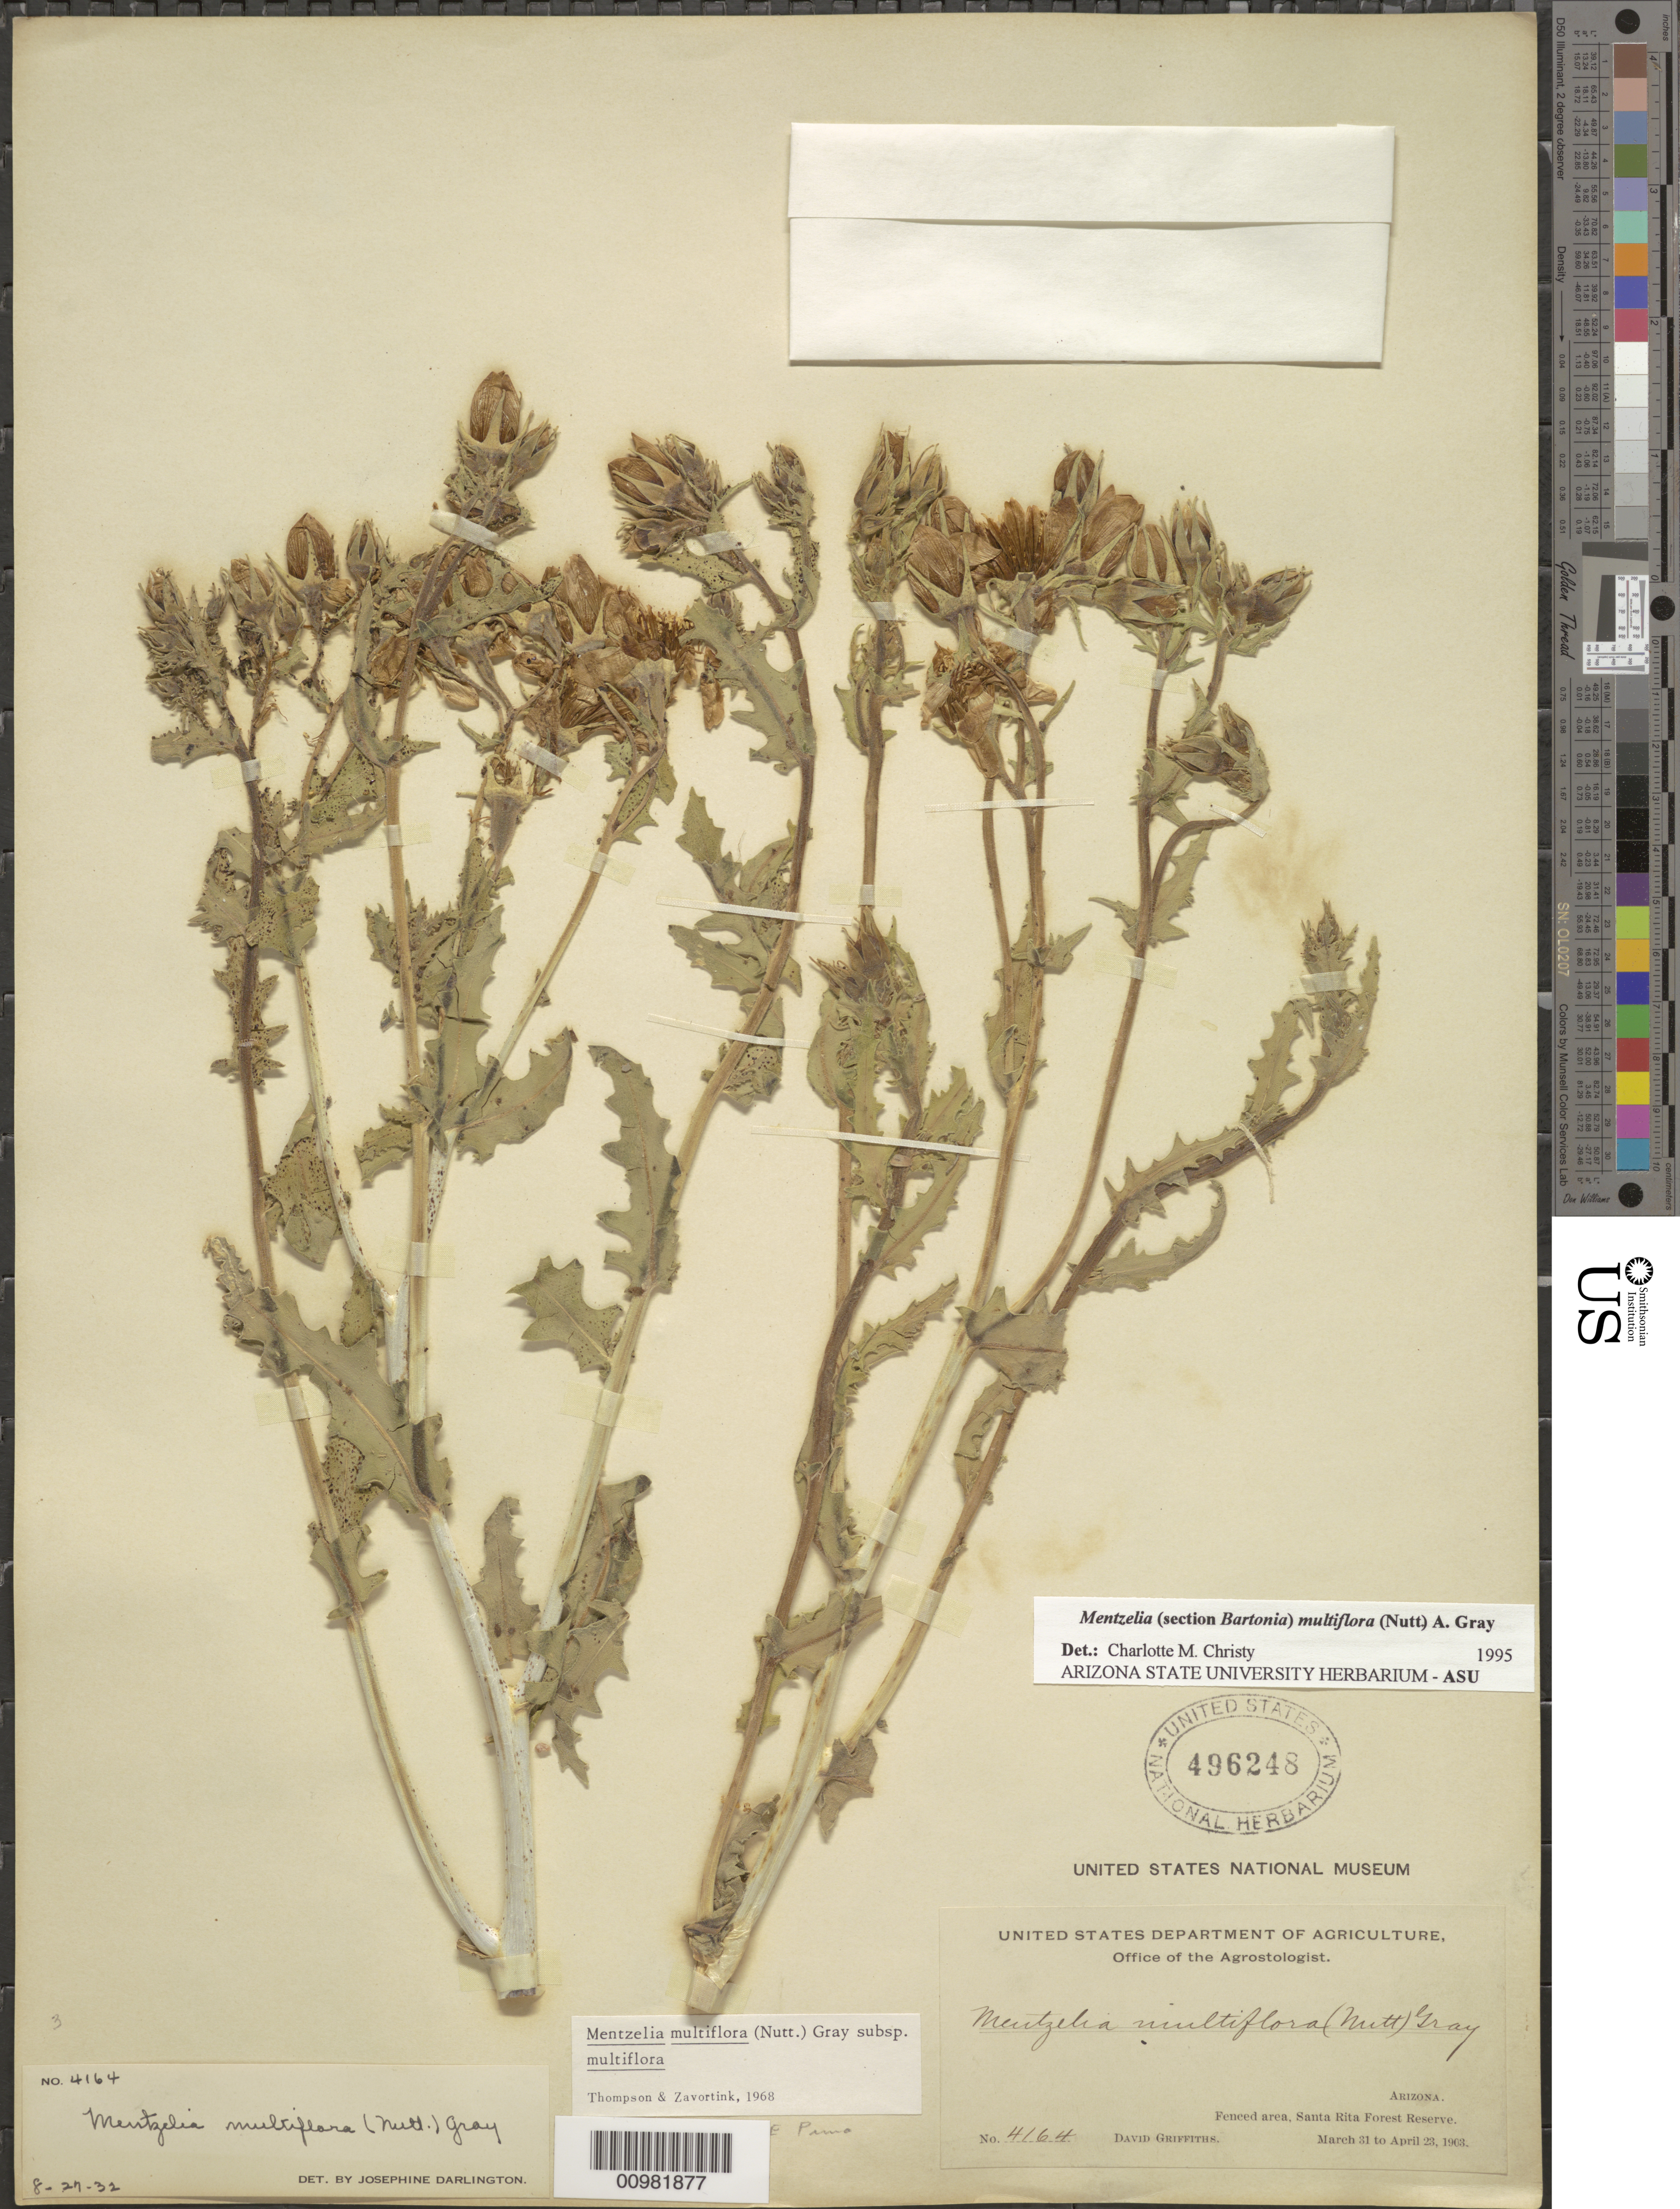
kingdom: Plantae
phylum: Tracheophyta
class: Magnoliopsida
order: Cornales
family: Loasaceae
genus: Mentzelia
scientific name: Mentzelia multiflora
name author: (Nutt.) A. Gray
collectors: D. Griffiths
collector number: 4164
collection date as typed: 31 Mar 1903 to 23 Apr 1903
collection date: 1903-03-31/1903-04-23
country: United States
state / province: Arizona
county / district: Pima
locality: Santa Rita Forest Reserve, Fenced area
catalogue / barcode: US 496248